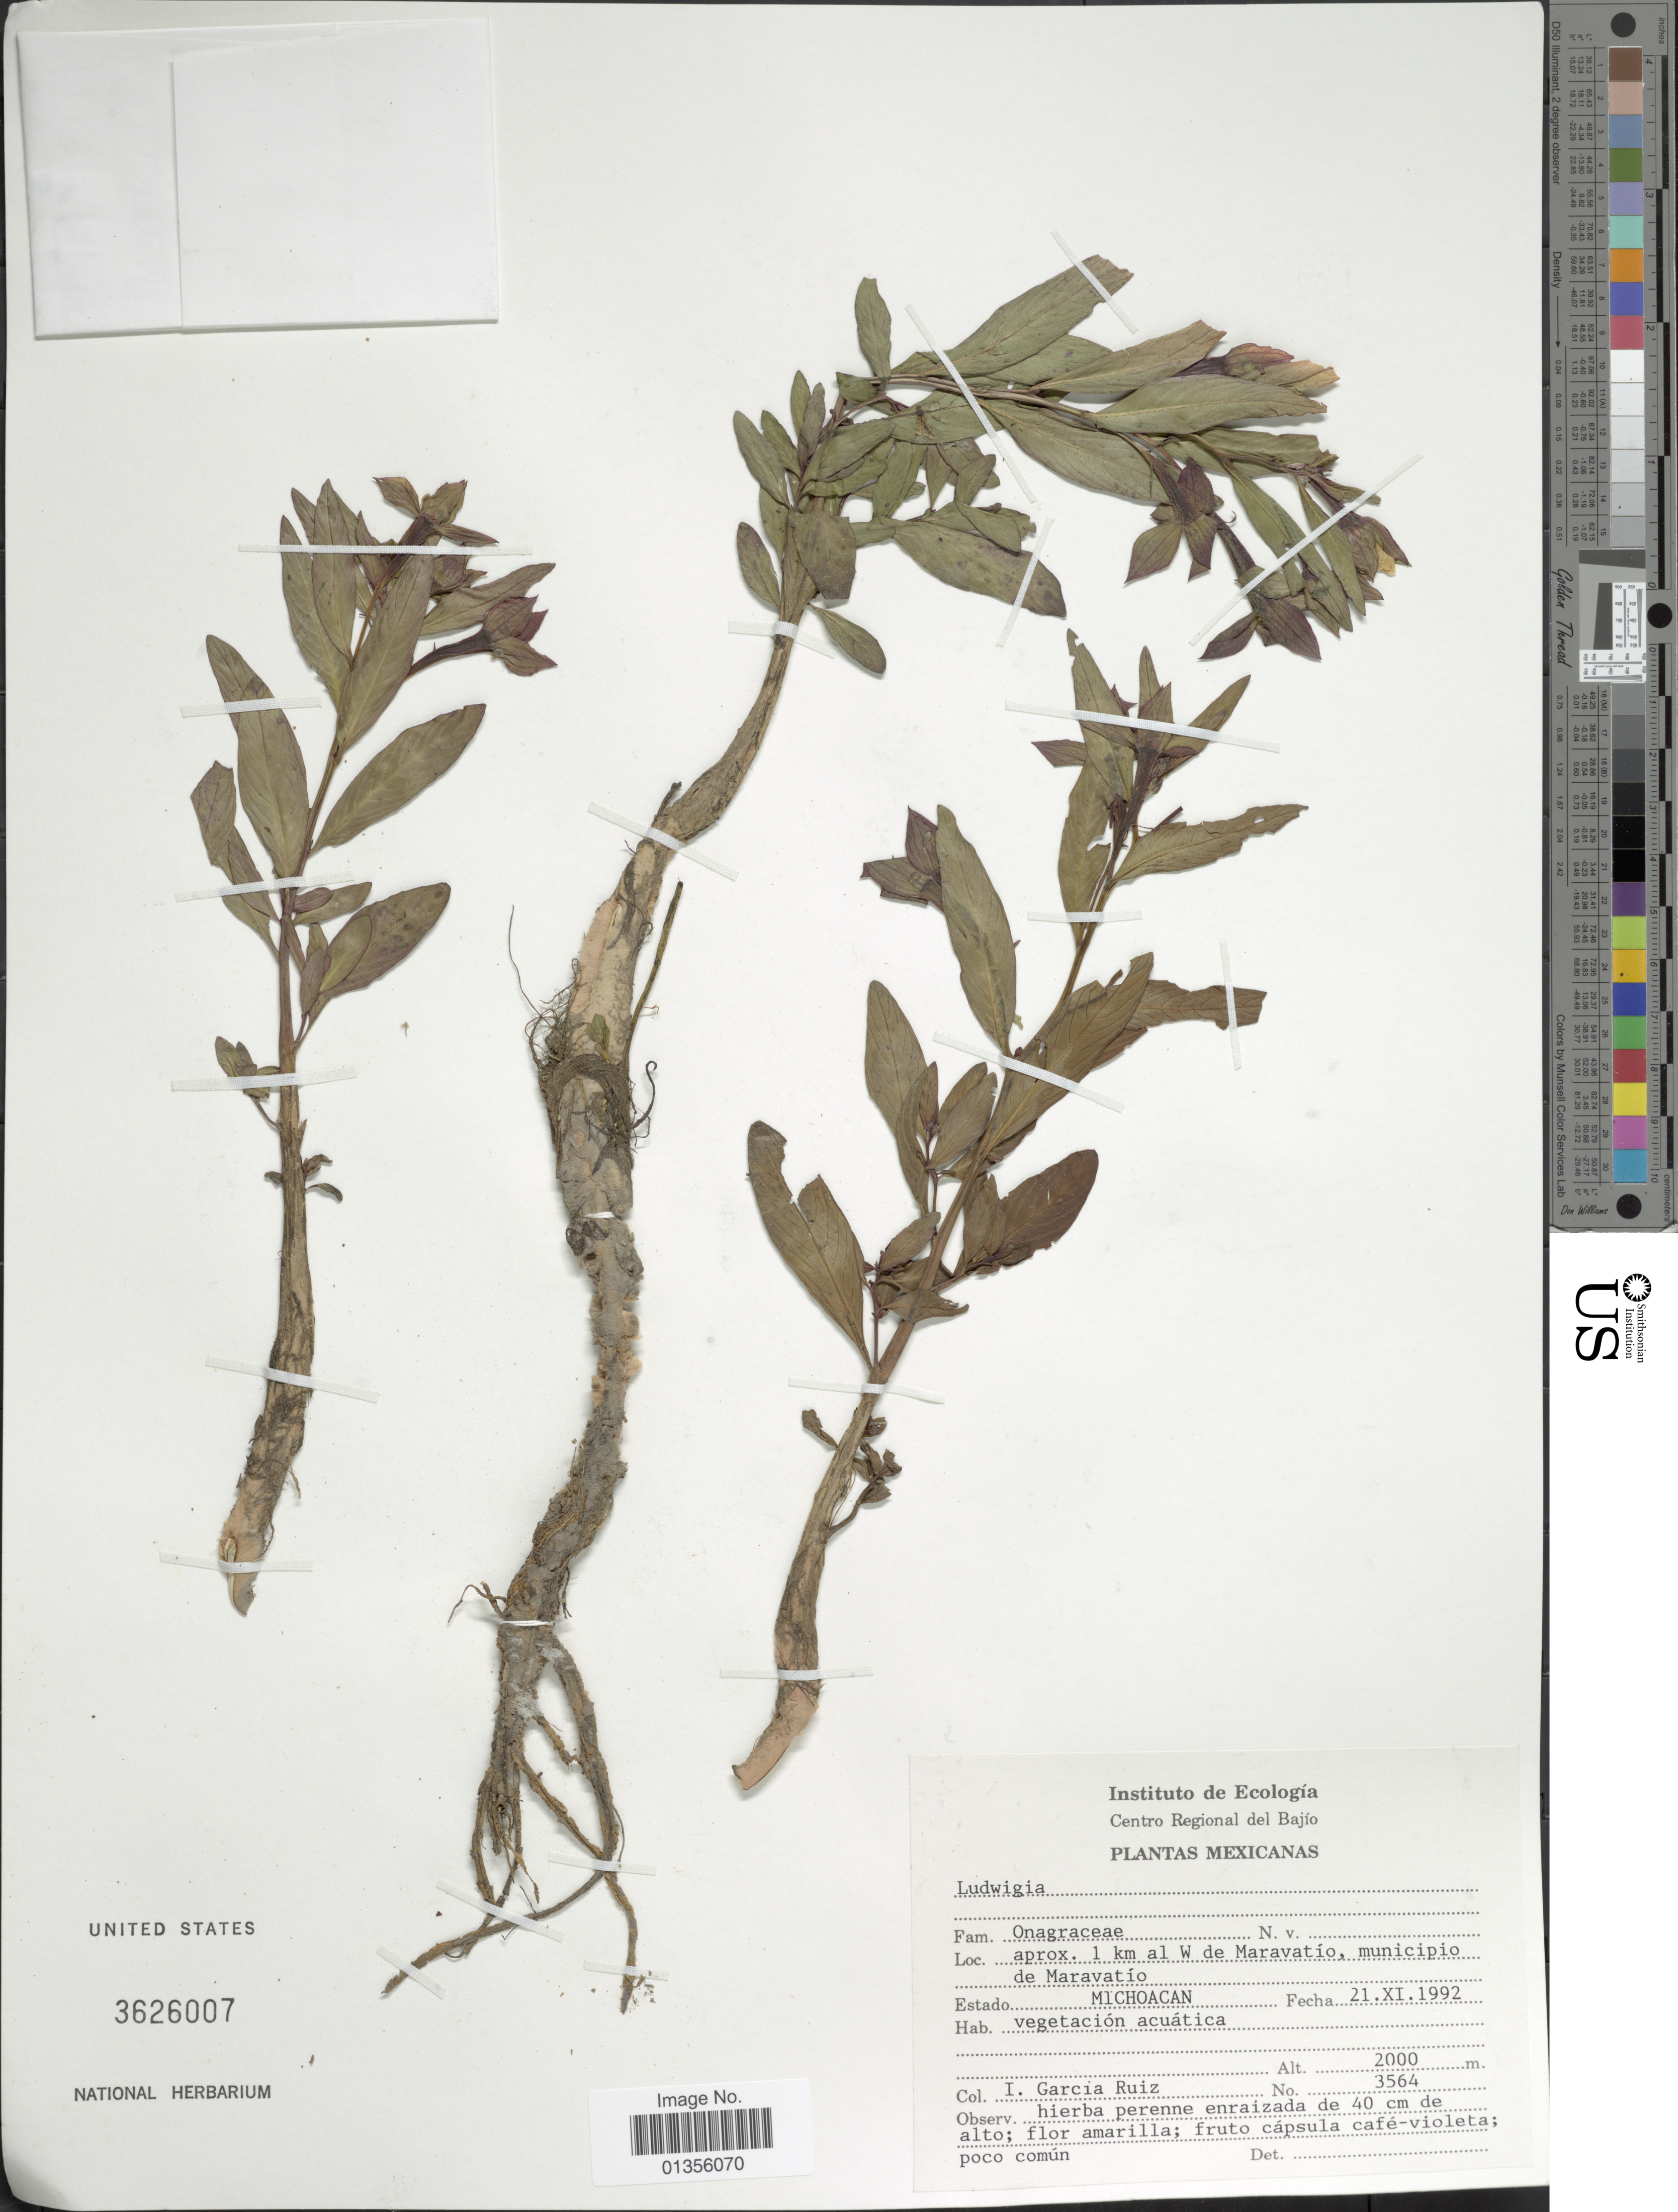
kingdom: Plantae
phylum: Tracheophyta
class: Magnoliopsida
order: Myrtales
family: Onagraceae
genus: Ludwigia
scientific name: Ludwigia sp.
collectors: I. Ruiz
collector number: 3564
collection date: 1992-11-21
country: Mexico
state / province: Michoacán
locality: Aprox. 1 km al W de Maravatio, municipio de Maravatío. Estado Michoacan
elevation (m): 2000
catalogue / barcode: US 3626007